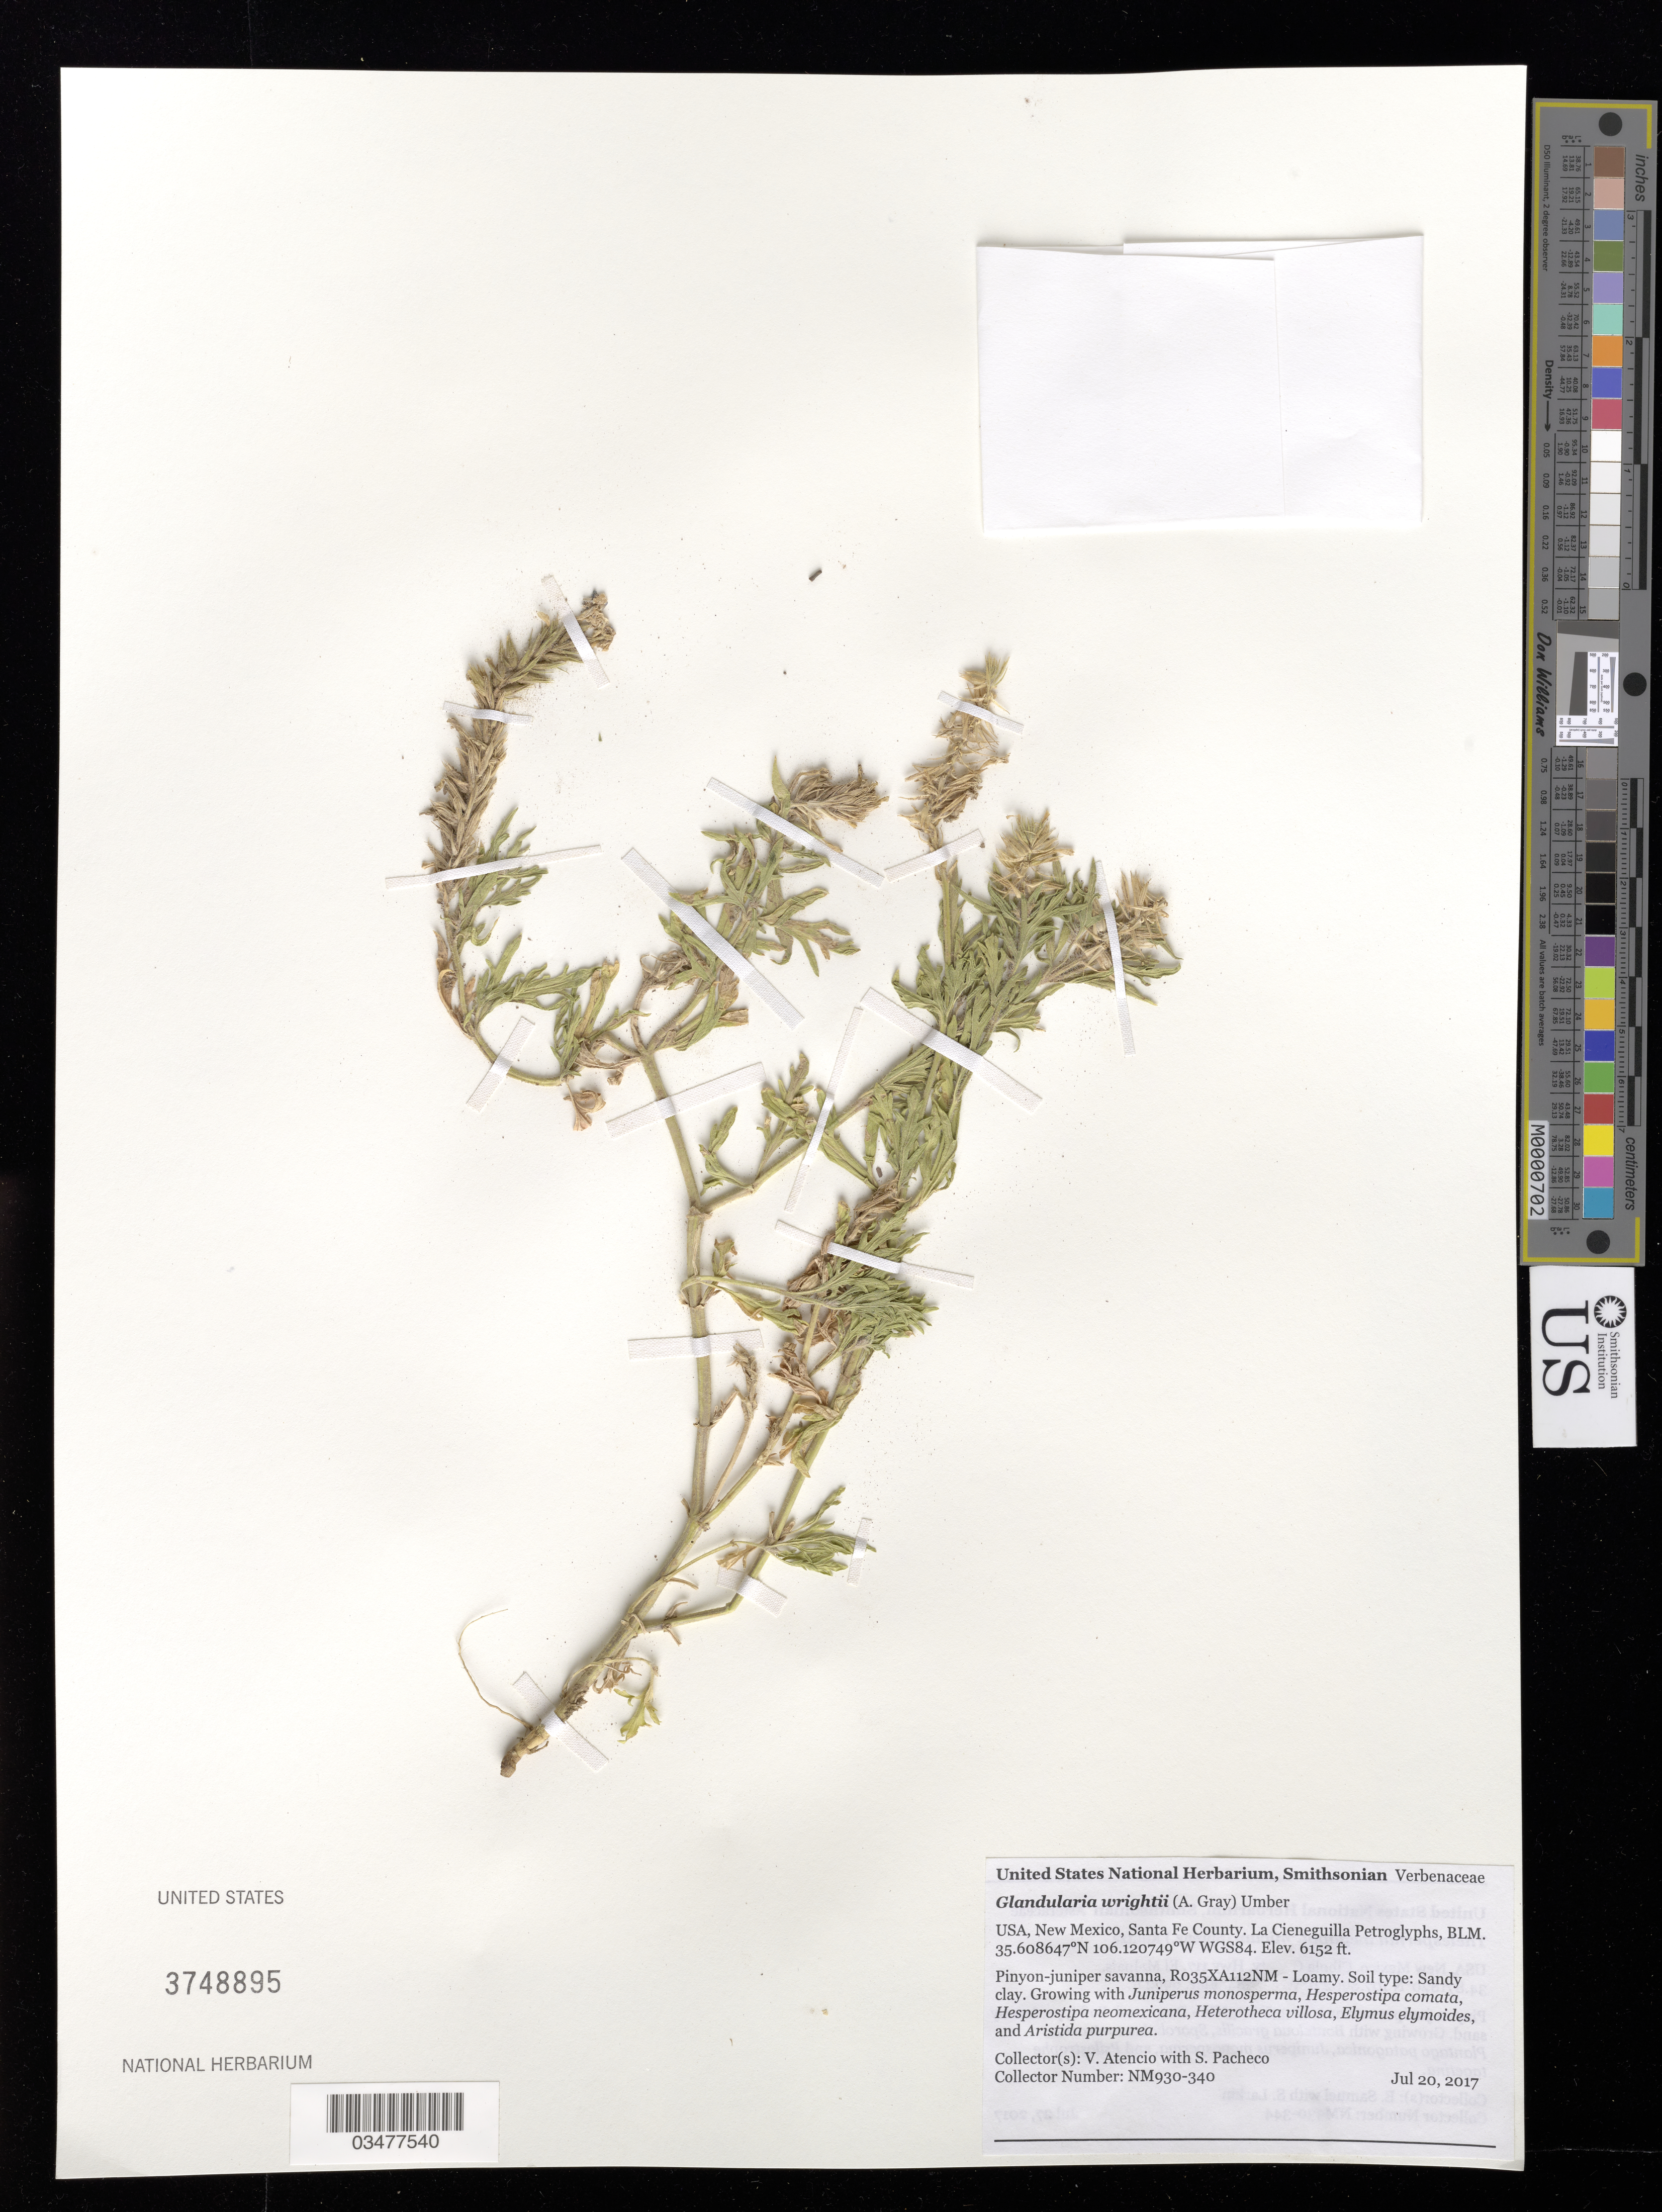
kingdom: Plantae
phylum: Tracheophyta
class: Magnoliopsida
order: Lamiales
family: Verbenaceae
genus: Glandularia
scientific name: Glandularia wrightii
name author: (A. Gray) Umber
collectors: V. Atencio & S. Pacheco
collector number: NM930-340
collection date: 2017-07-20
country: United States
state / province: New Mexico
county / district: Santa Fe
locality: BLM, La Cieneguilla Petroglyphs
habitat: R035XA112NM - Loamy. Sandy clay. Pinyon-juniper savanna.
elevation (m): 1875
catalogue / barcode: US 3748895